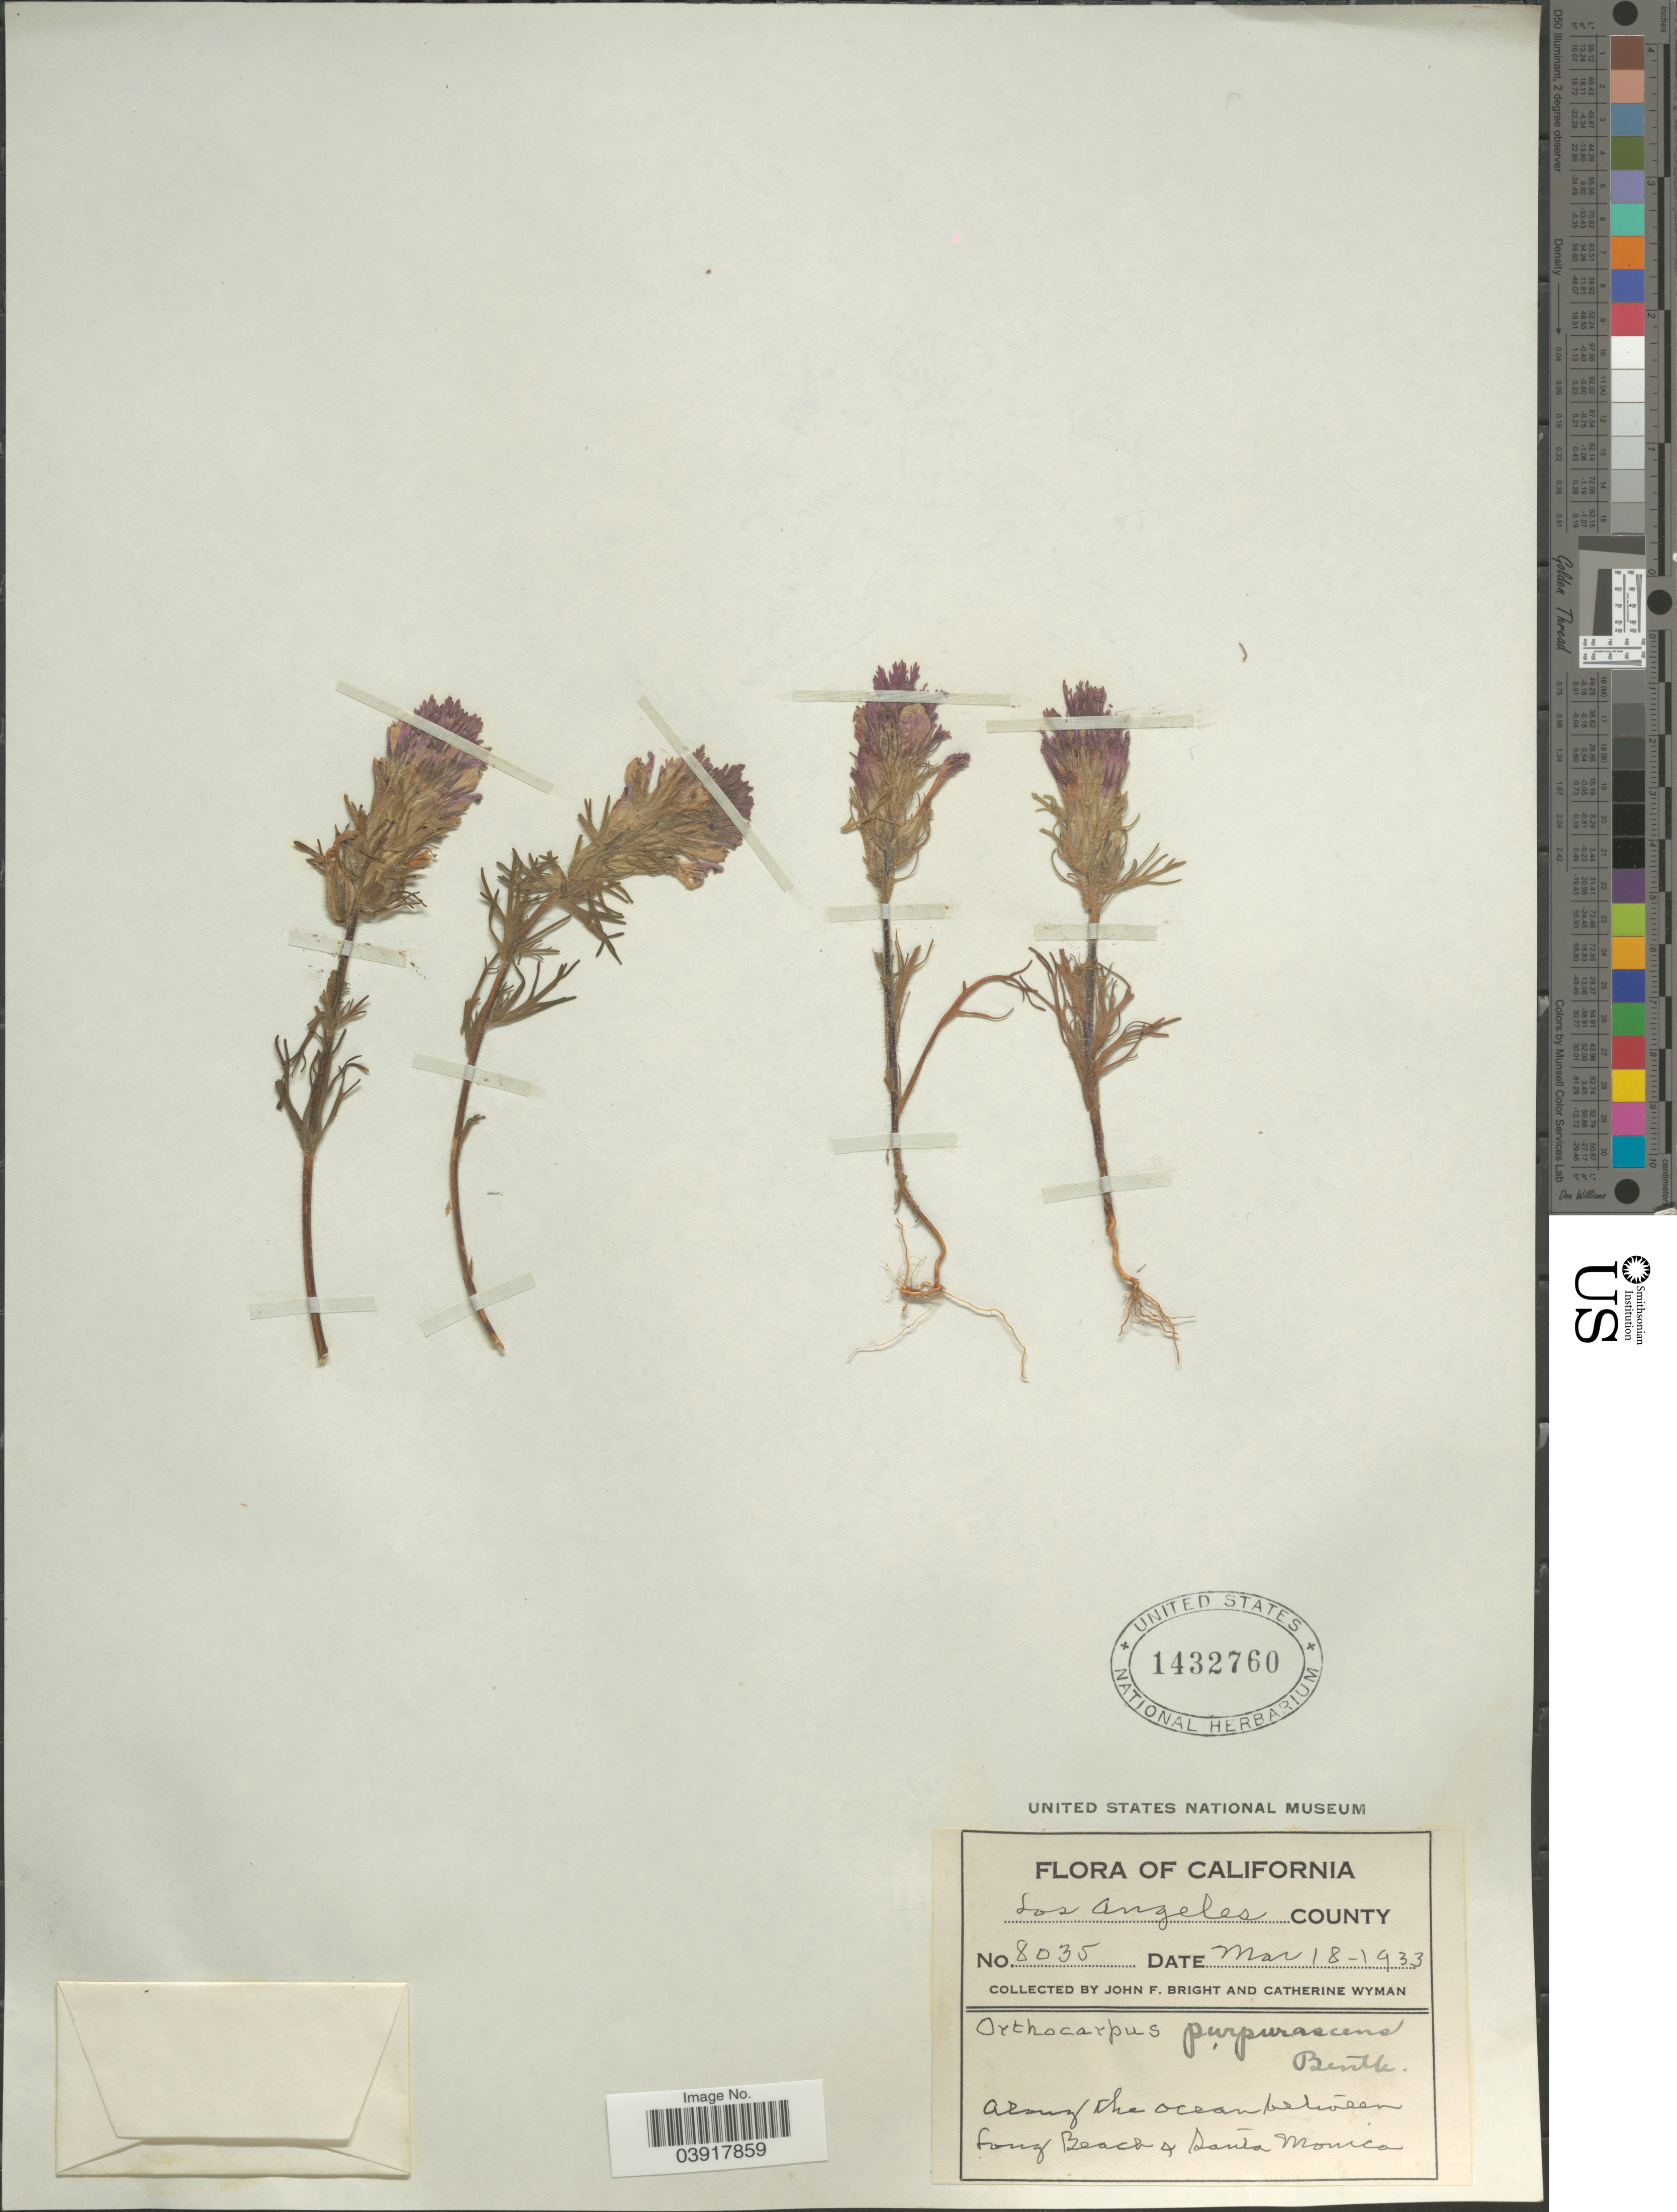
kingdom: Plantae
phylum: Tracheophyta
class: Magnoliopsida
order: Lamiales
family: Orobanchaceae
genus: Orthocarpus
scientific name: Orthocarpus purpurascens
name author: Benth.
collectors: J. Bright & C. Wyman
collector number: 8035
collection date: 1933-03-18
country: United States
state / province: California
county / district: Los Angeles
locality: Los Angeles County. Along the ocean between Long Beach + Santa Monica.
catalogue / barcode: US 1432760